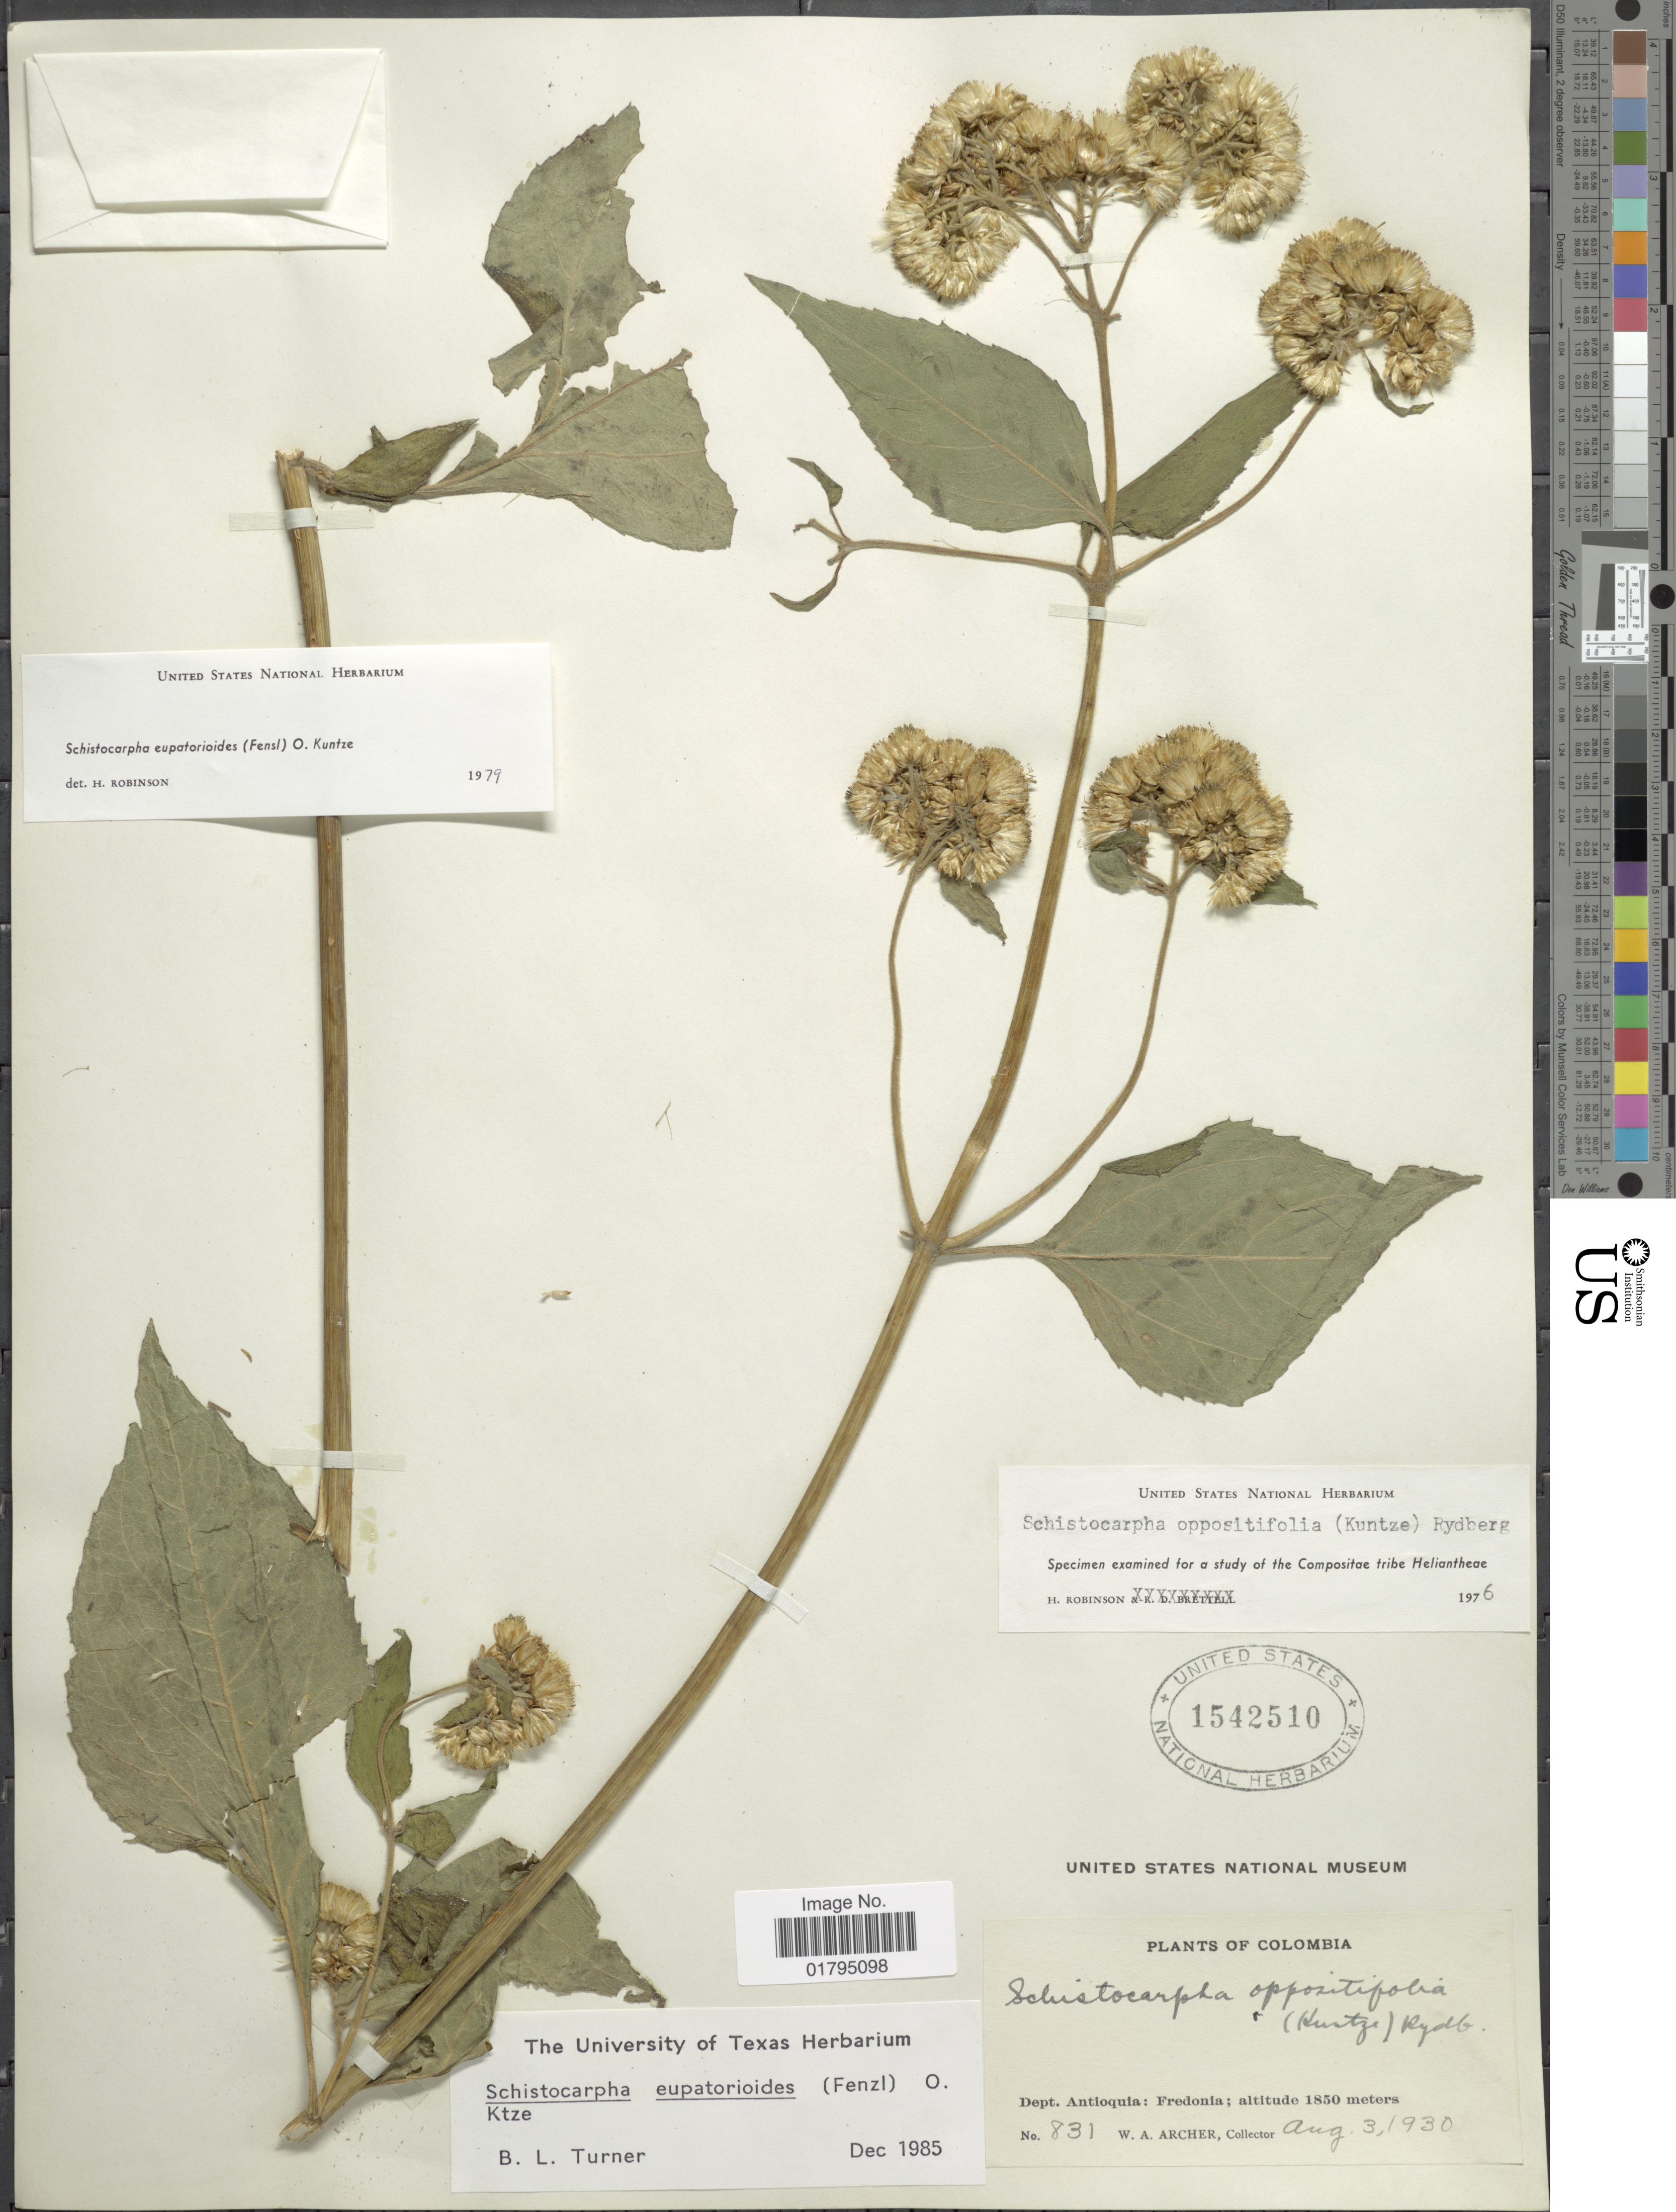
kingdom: Plantae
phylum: Tracheophyta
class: Magnoliopsida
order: Asterales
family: Asteraceae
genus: Schistocarpha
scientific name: Schistocarpha eupatorioides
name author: (Fenzl) Kuntze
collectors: W. A. Archer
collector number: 831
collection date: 1930-08-03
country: Colombia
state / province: Antioquia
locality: Dept. Antioquia: Fredonia.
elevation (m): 1850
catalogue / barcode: US 1542510